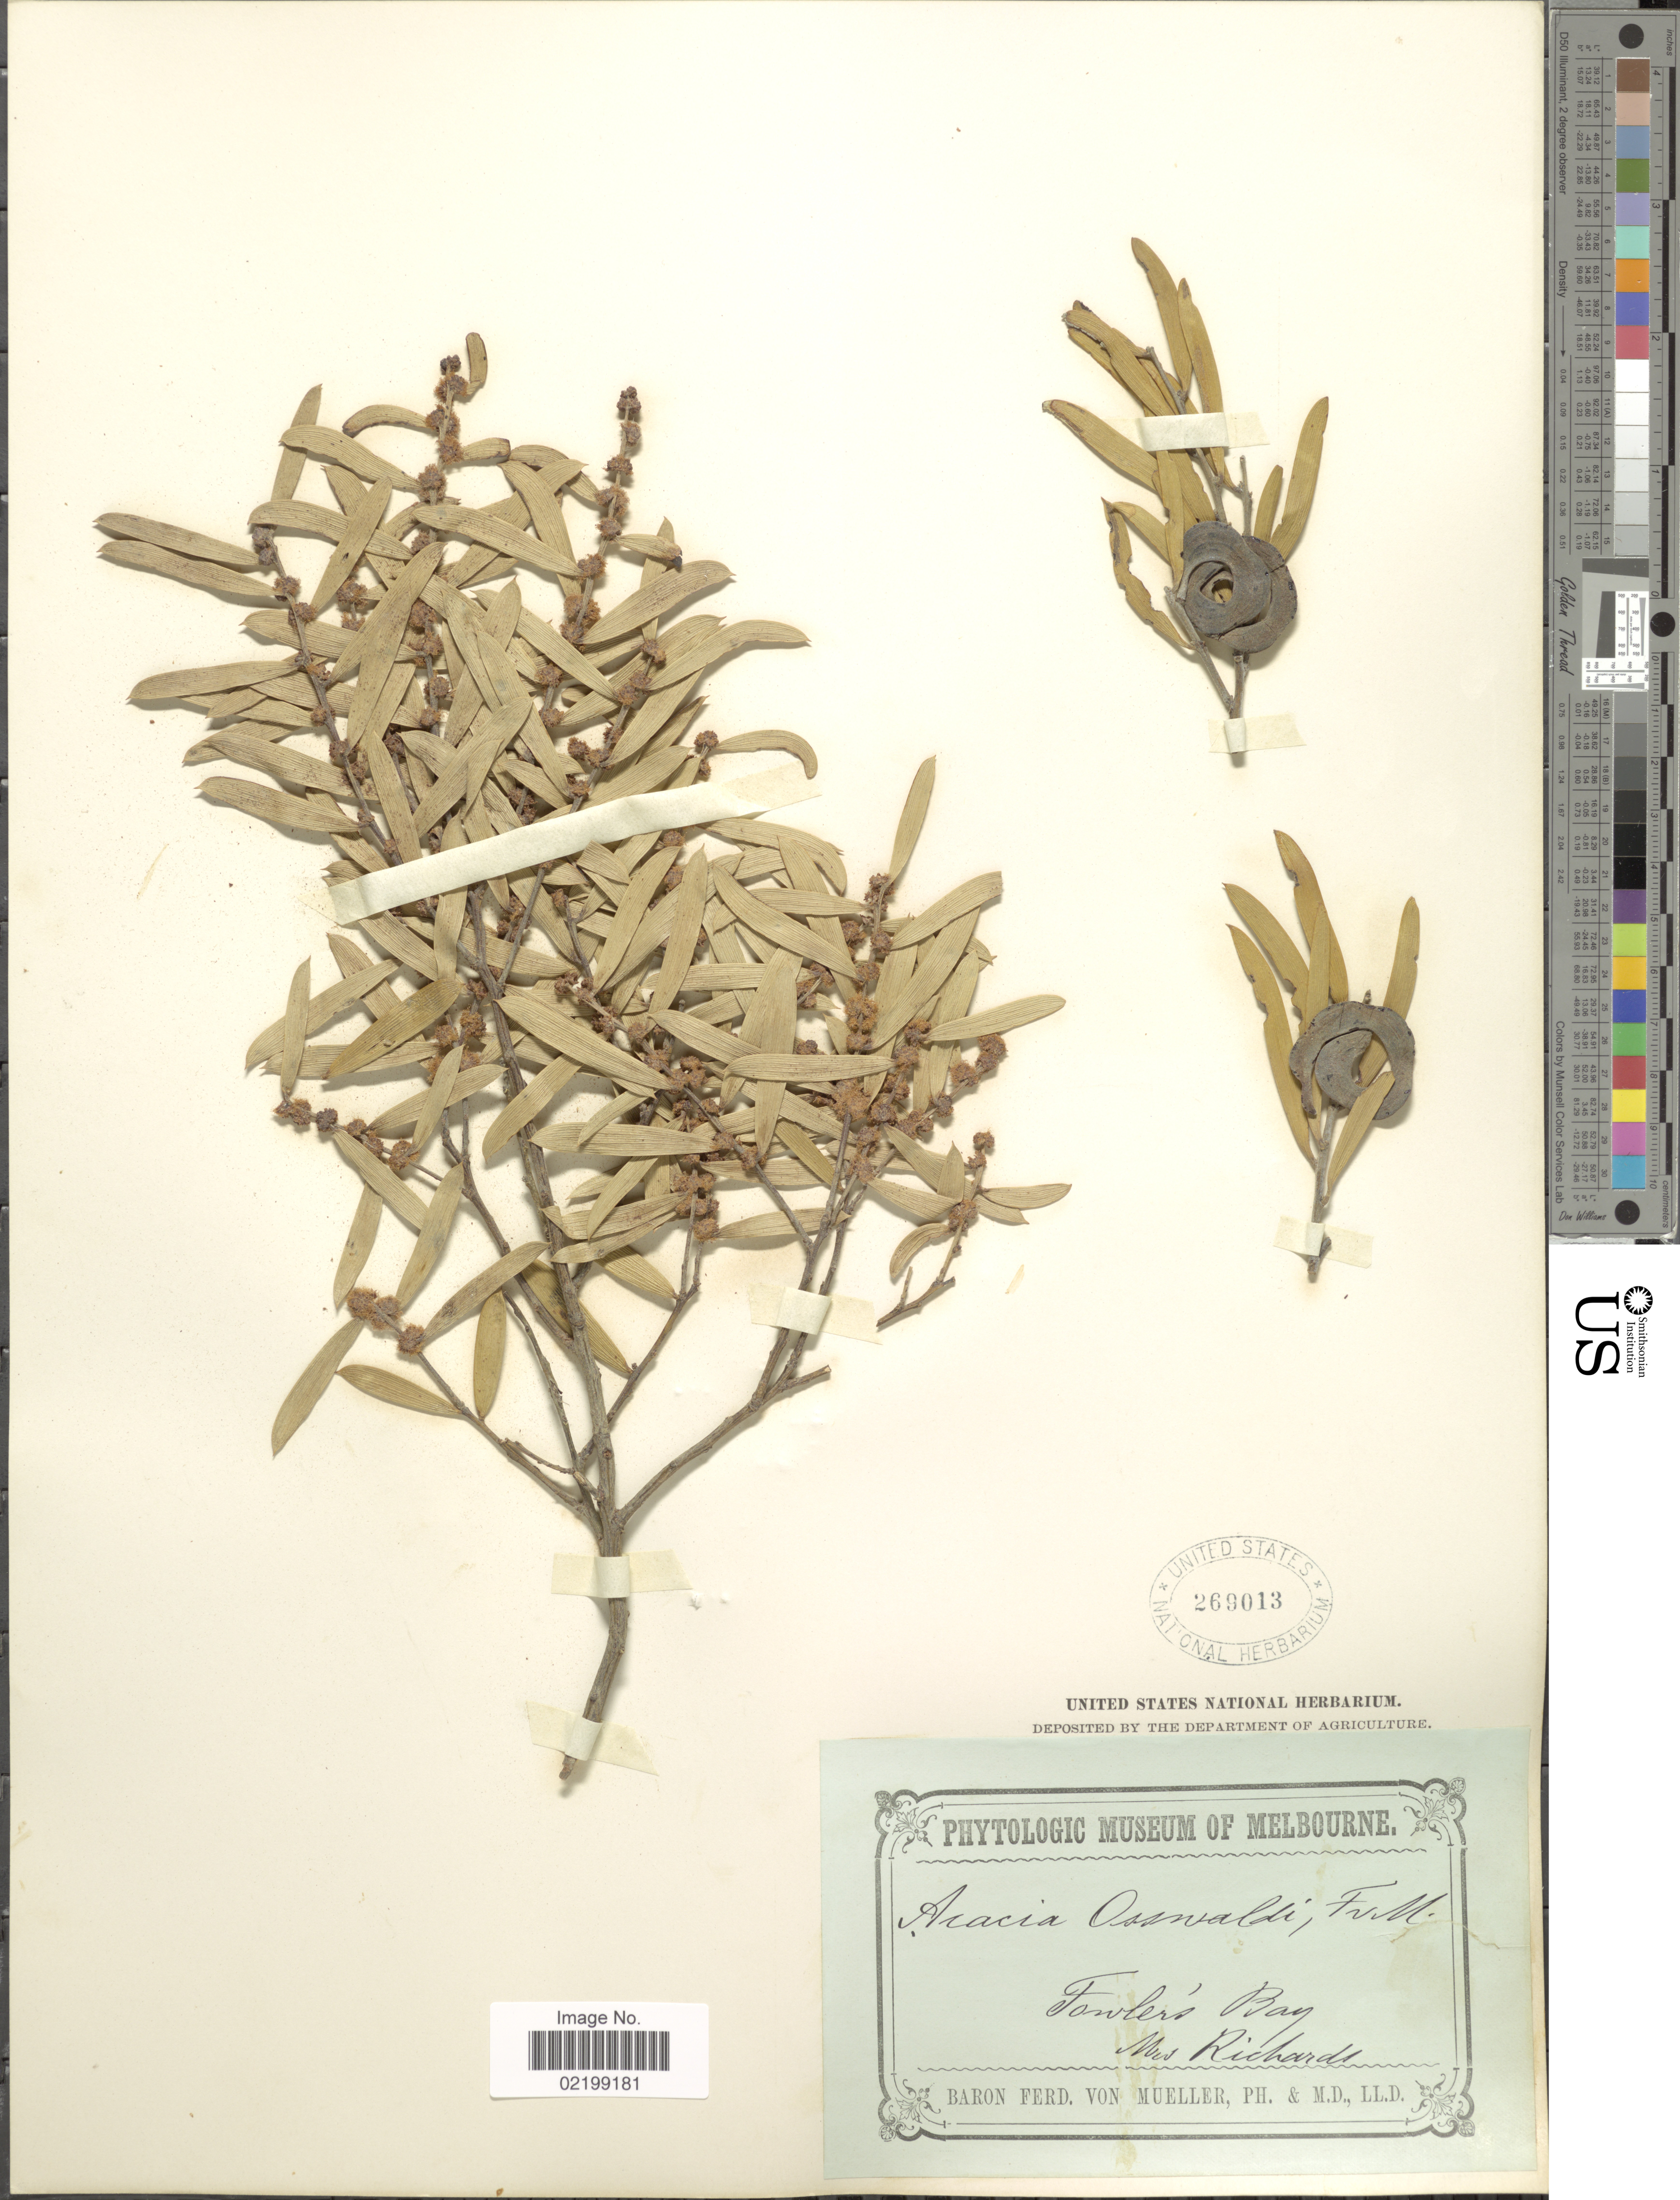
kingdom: Plantae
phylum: Tracheophyta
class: Magnoliopsida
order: Fabales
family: Fabaceae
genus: Acacia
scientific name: Acacia oswaldii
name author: F. Muell.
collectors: F. von Mueller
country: Australia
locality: Fowler's Bay, New Richards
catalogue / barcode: US 269013